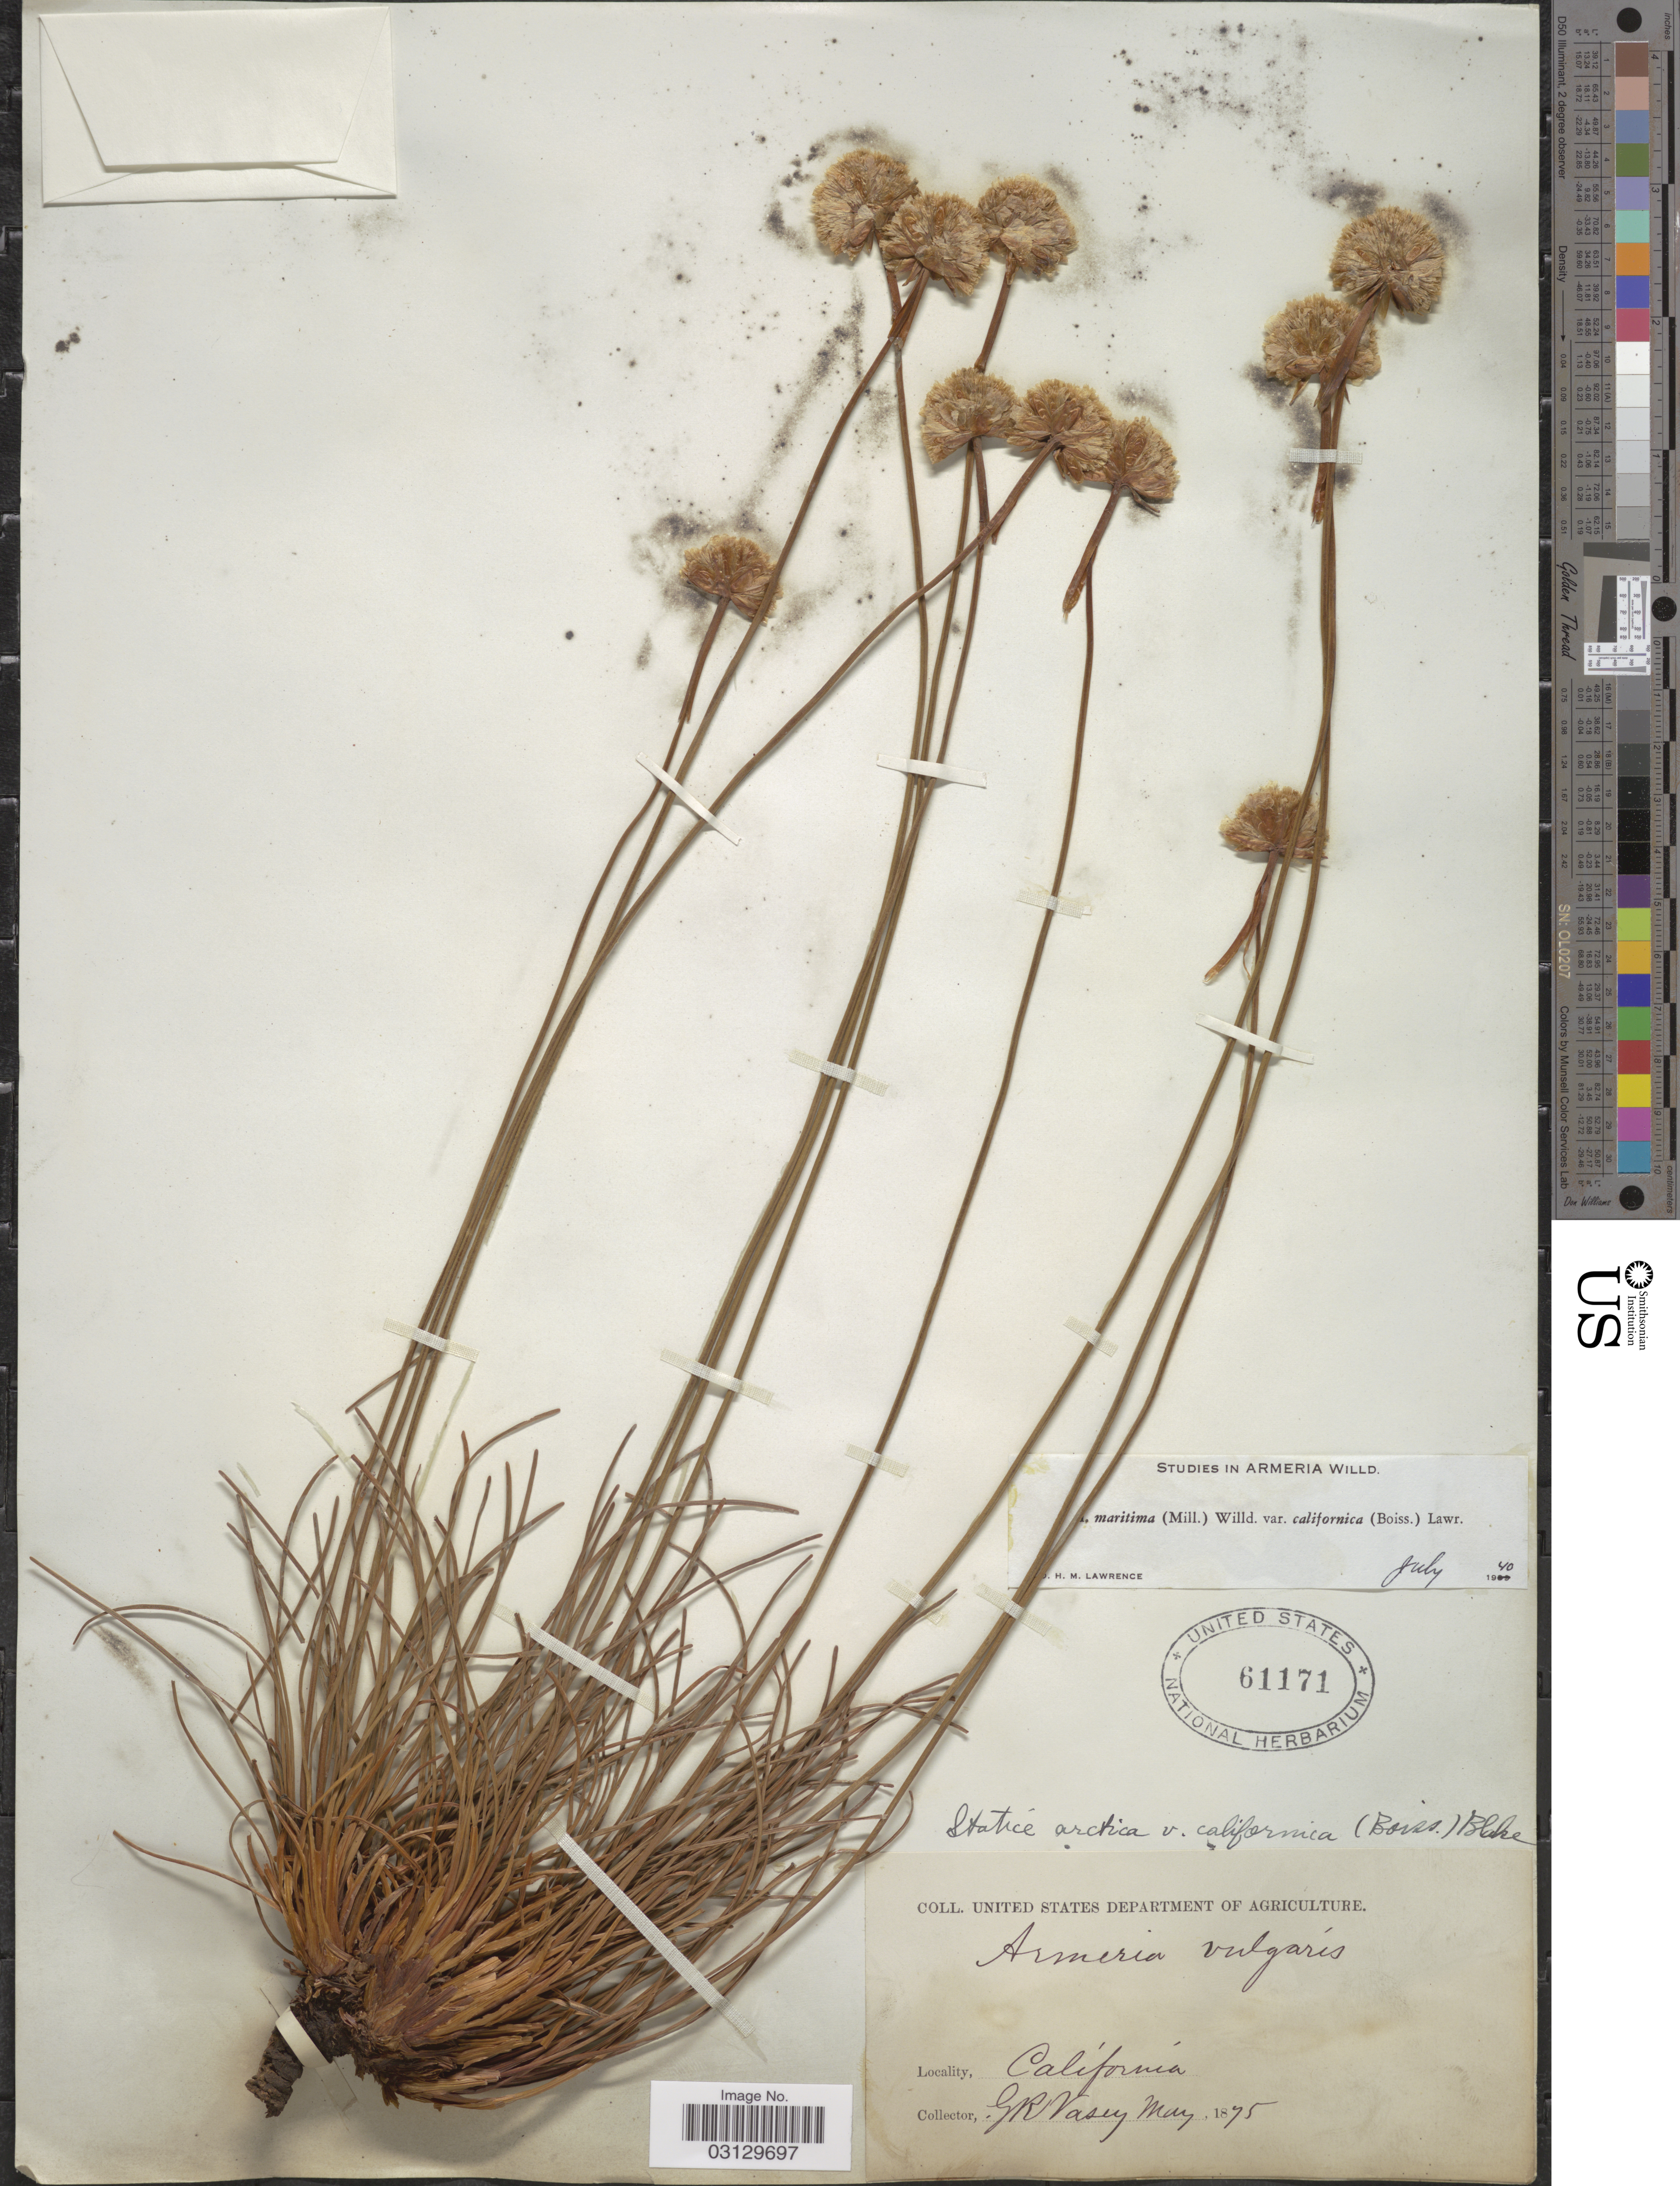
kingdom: Plantae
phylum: Tracheophyta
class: Magnoliopsida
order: Caryophyllales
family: Plumbaginaceae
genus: Armeria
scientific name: Armeria maritima subsp. californica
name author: (Boiss.) A.E. Porsild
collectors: G. R. Vasey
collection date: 1875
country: United States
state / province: California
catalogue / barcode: US 61171